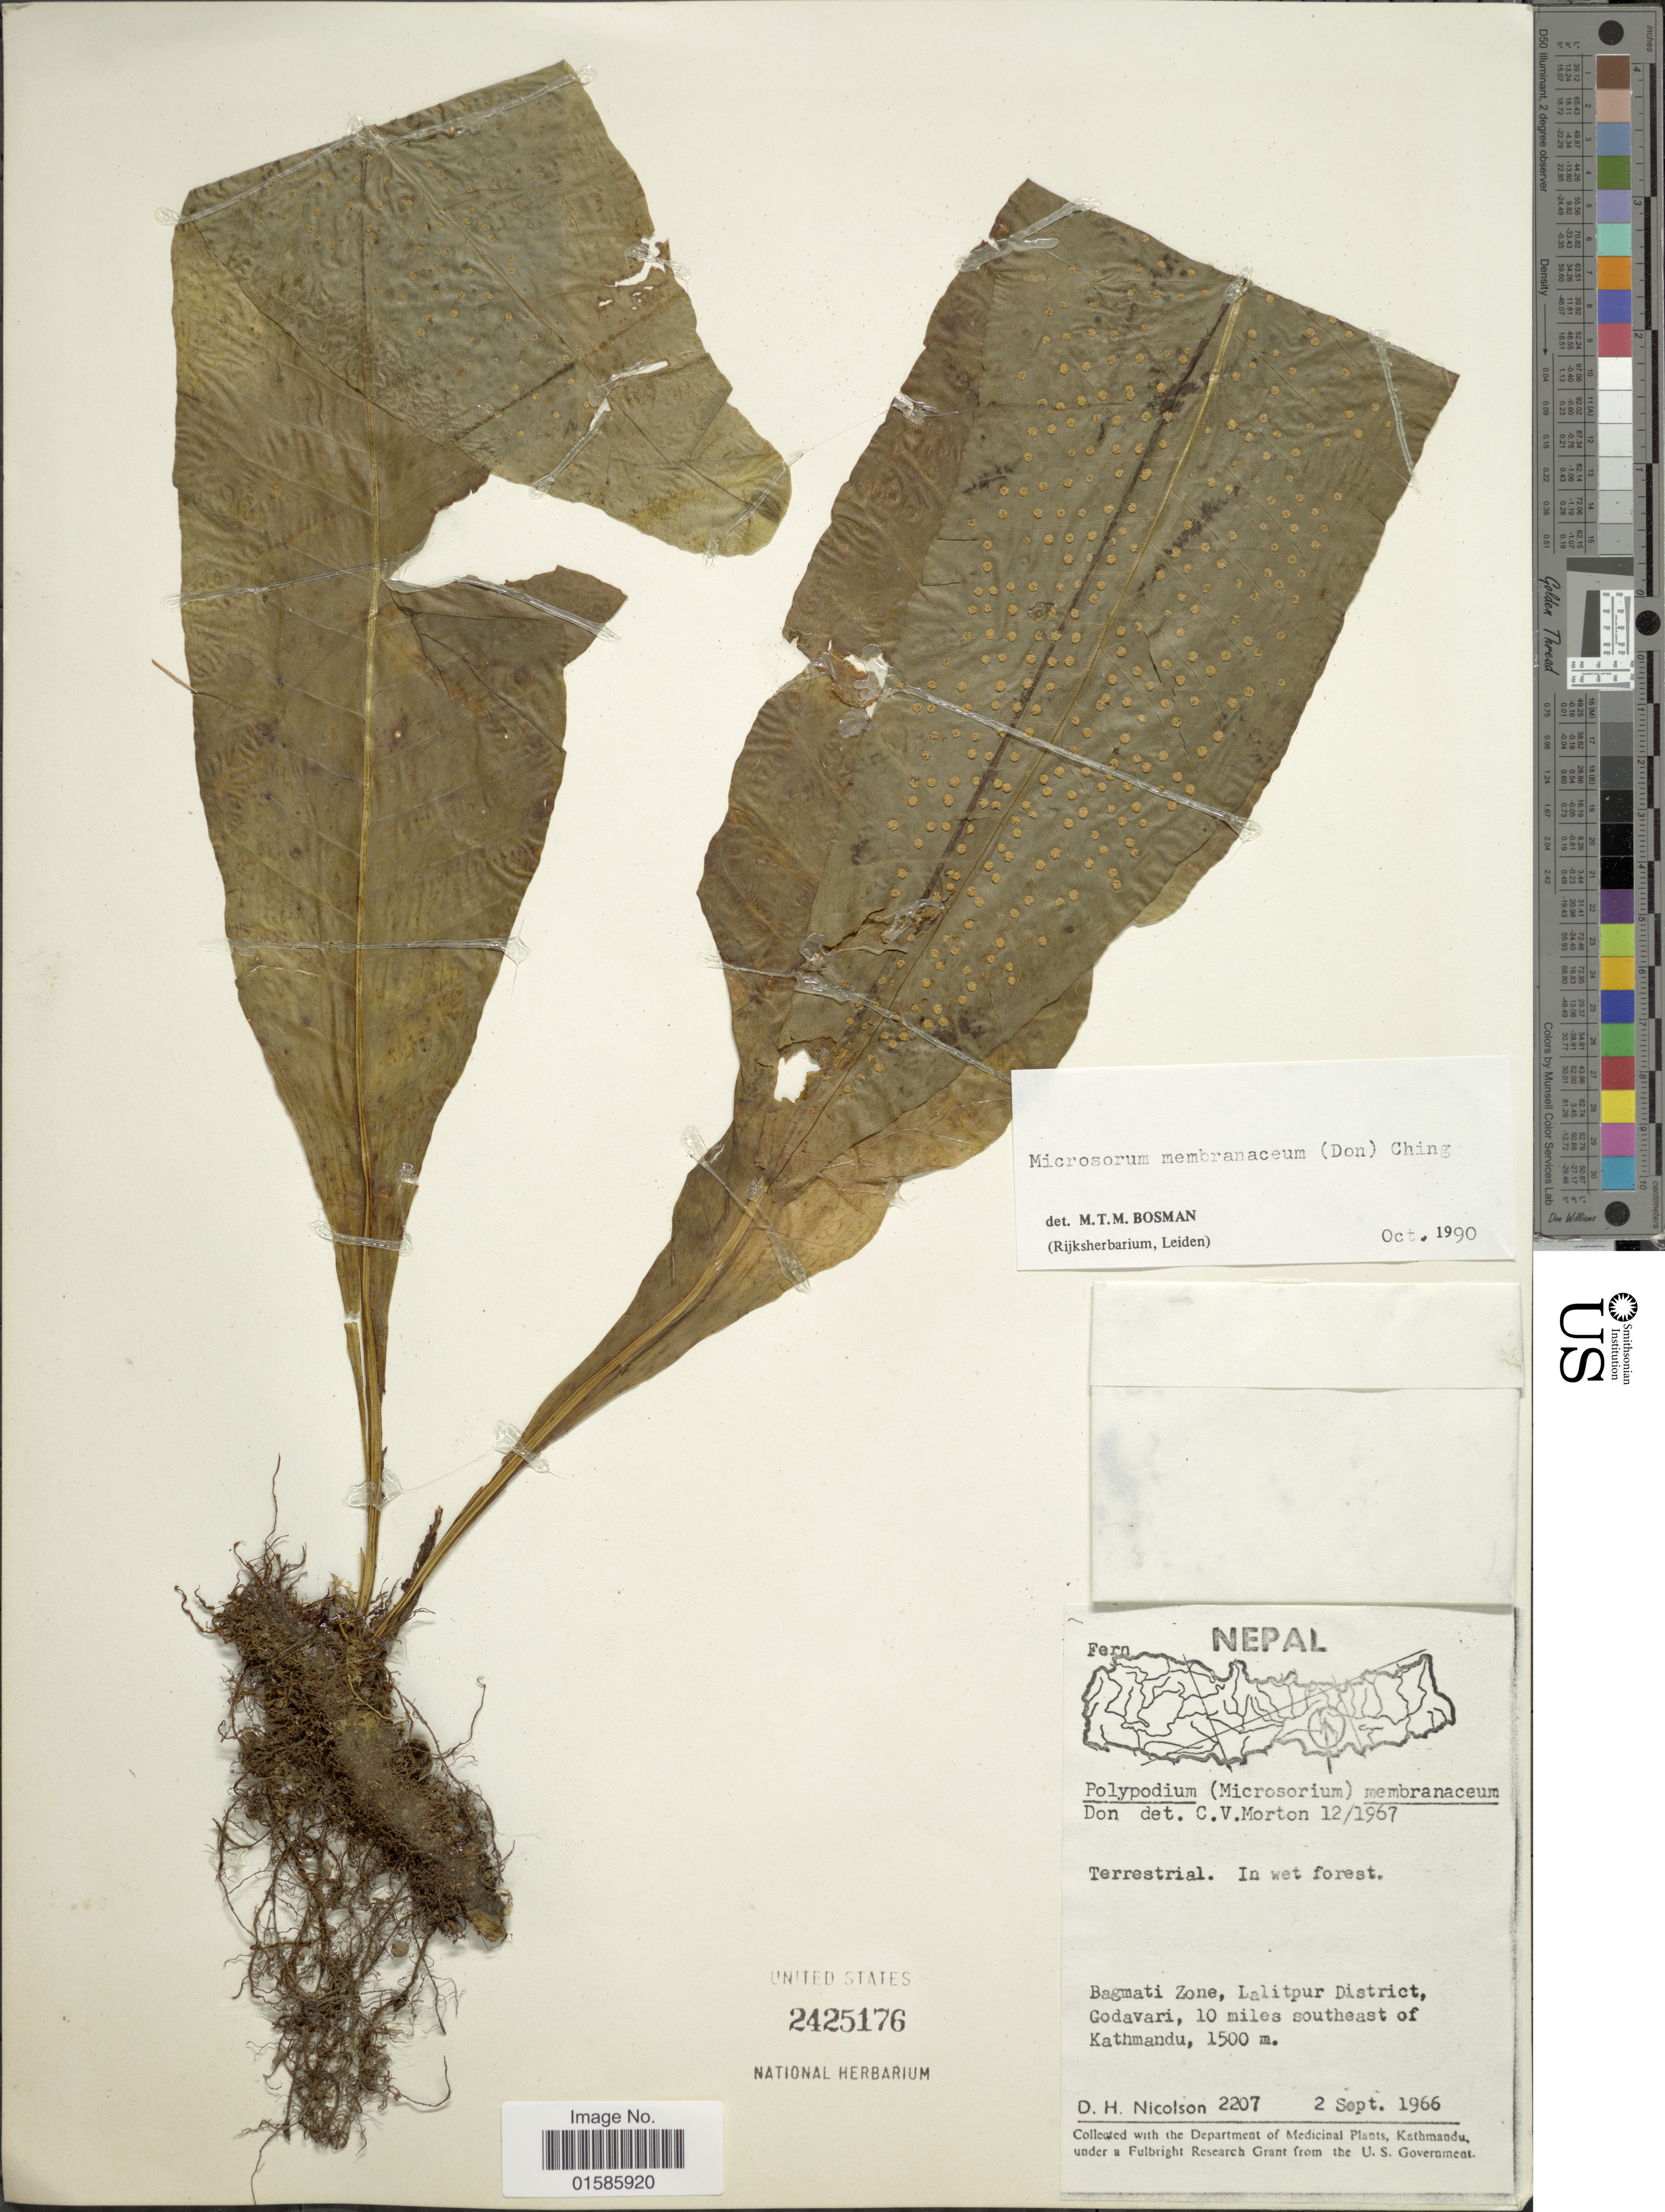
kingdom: Plantae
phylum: Tracheophyta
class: Polypodiopsida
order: Polypodiales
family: Polypodiaceae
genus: Microsorum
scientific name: Microsorum membranaceum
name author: (D. Don) Ching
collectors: D. H. Nicolson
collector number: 2207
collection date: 1966-09-02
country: Nepal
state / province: Bagmati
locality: Bagmati Zone, Lalitpur District, Godavari, 10 miles southeast of Kathmandu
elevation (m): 1500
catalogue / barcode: US 2425176